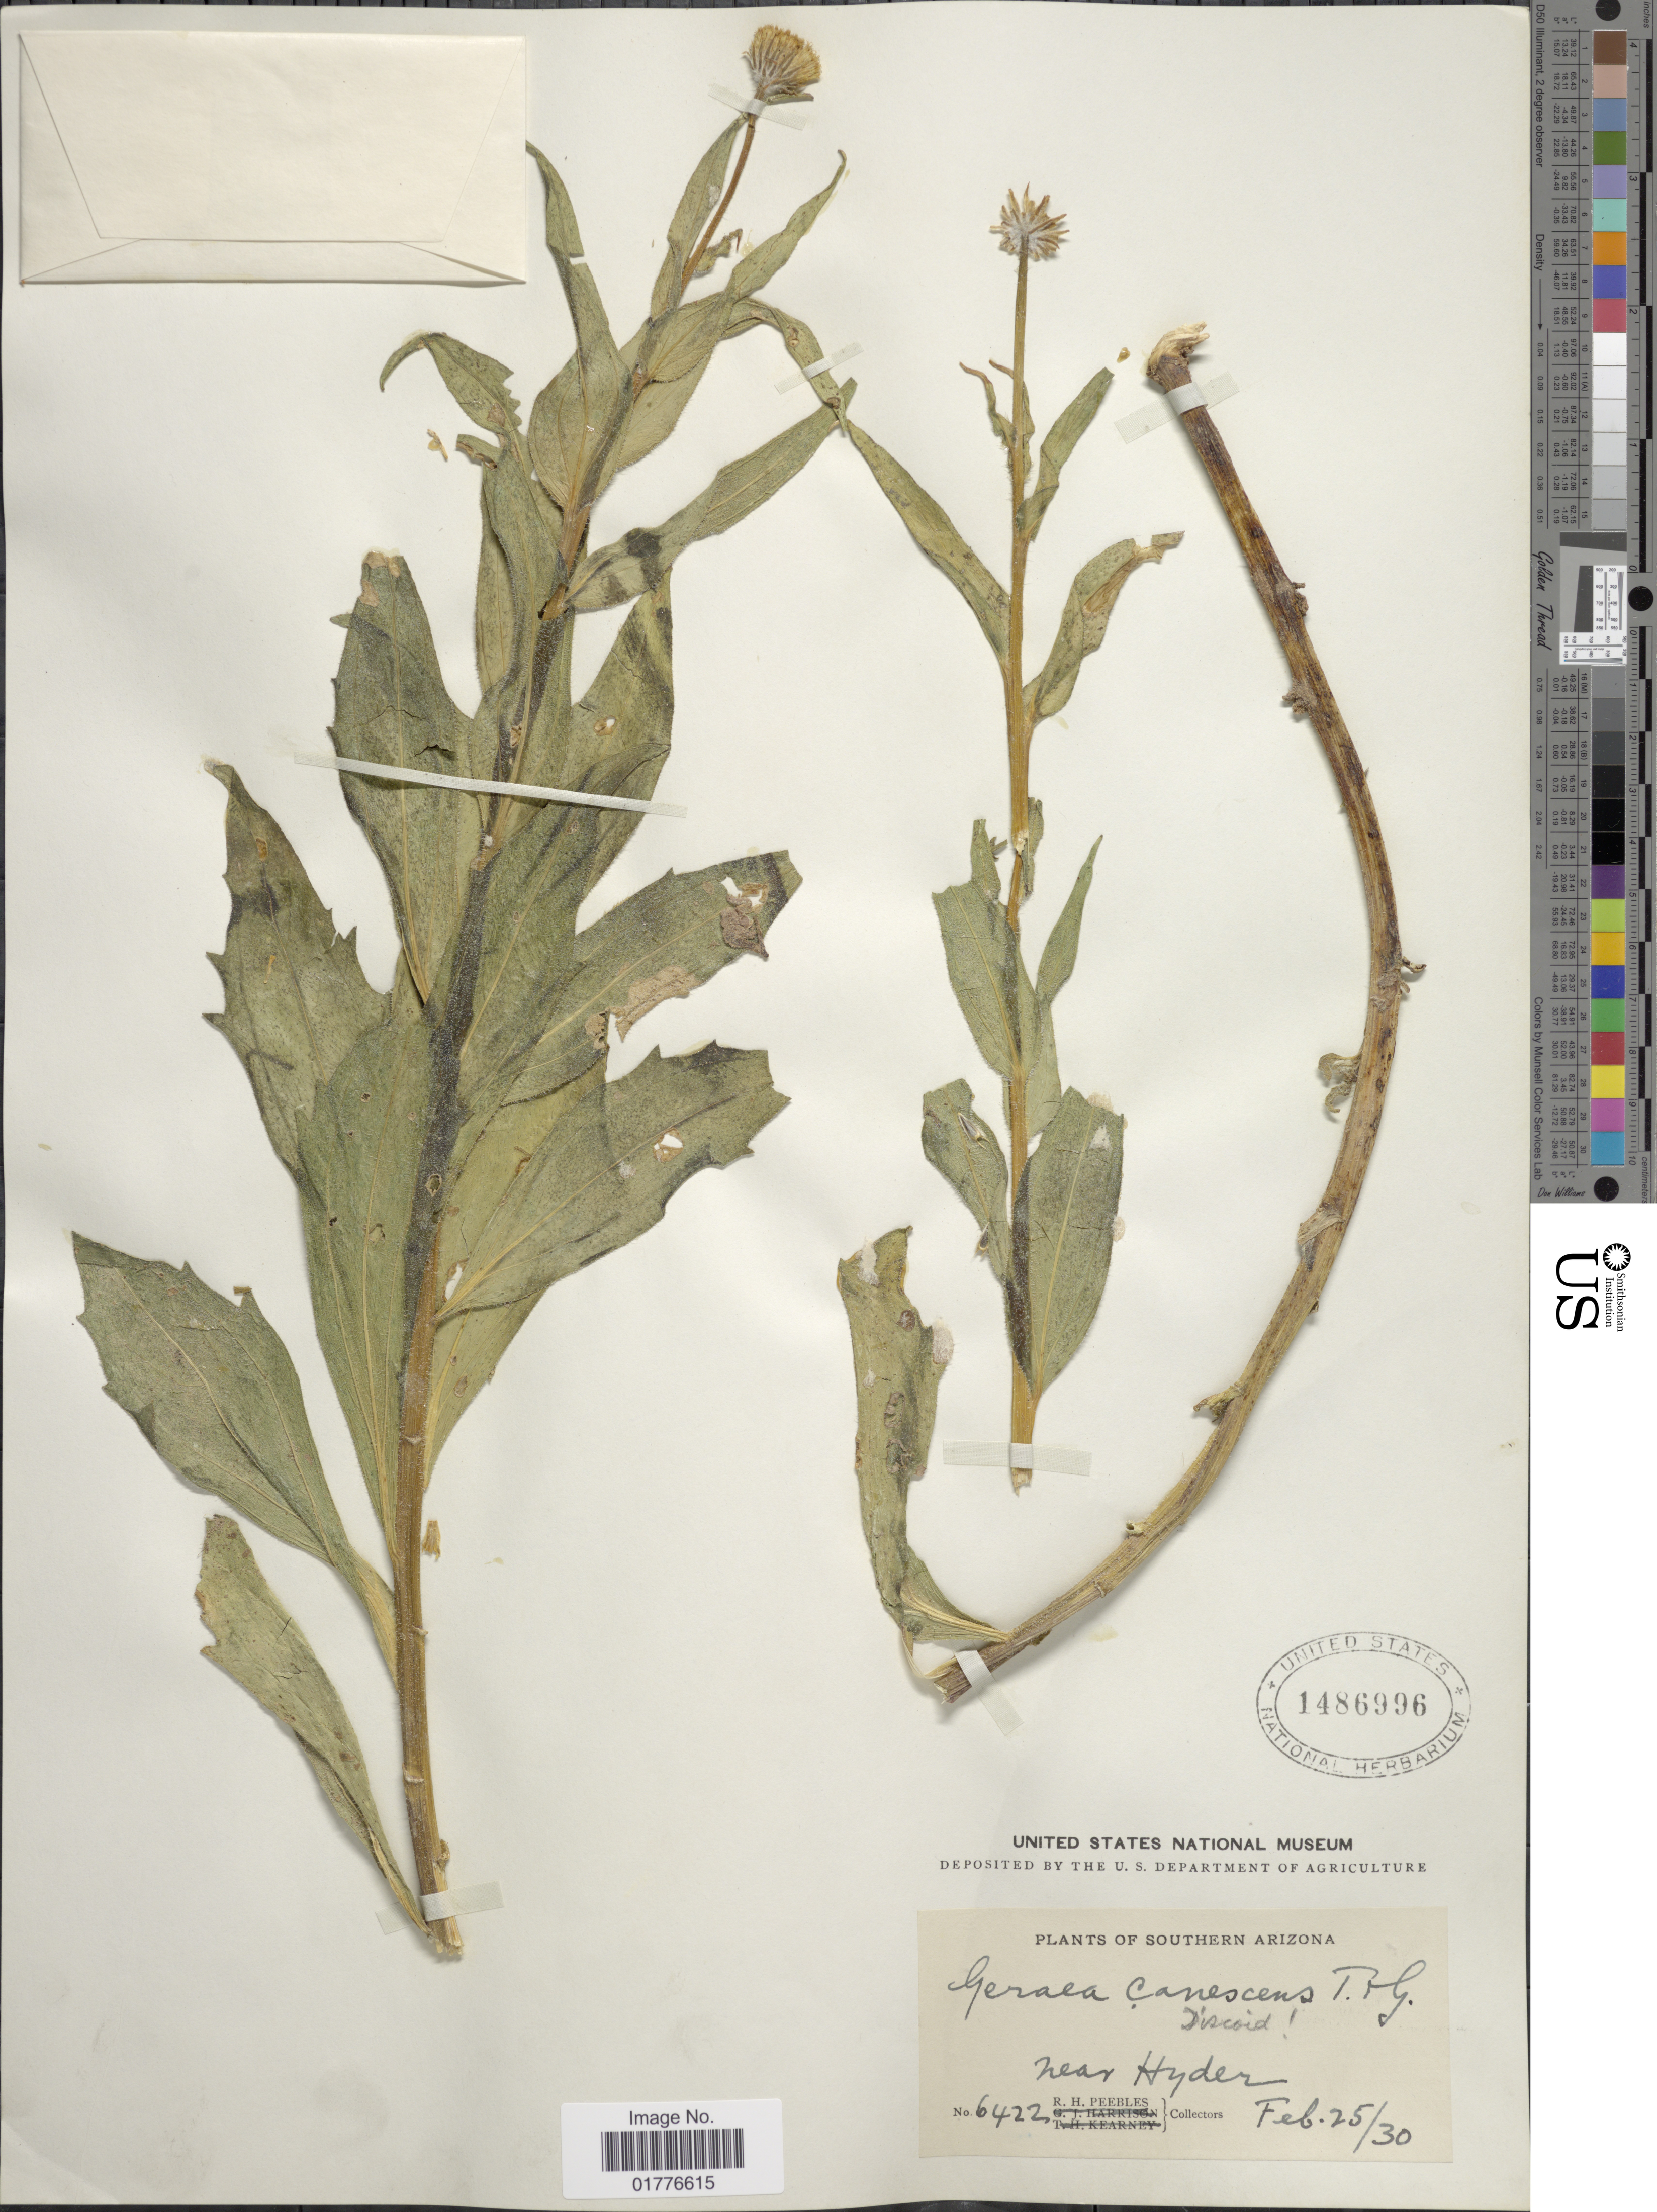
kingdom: Plantae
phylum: Tracheophyta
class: Magnoliopsida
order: Asterales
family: Asteraceae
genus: Geraea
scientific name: Geraea canescens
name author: Torr. & A. Gray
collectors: R. H. Peebles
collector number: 6422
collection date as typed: Transcribed d/m/y: 25/2/30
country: United States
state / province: Arizona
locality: Southern Arizona. near Hyder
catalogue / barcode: US 1486996